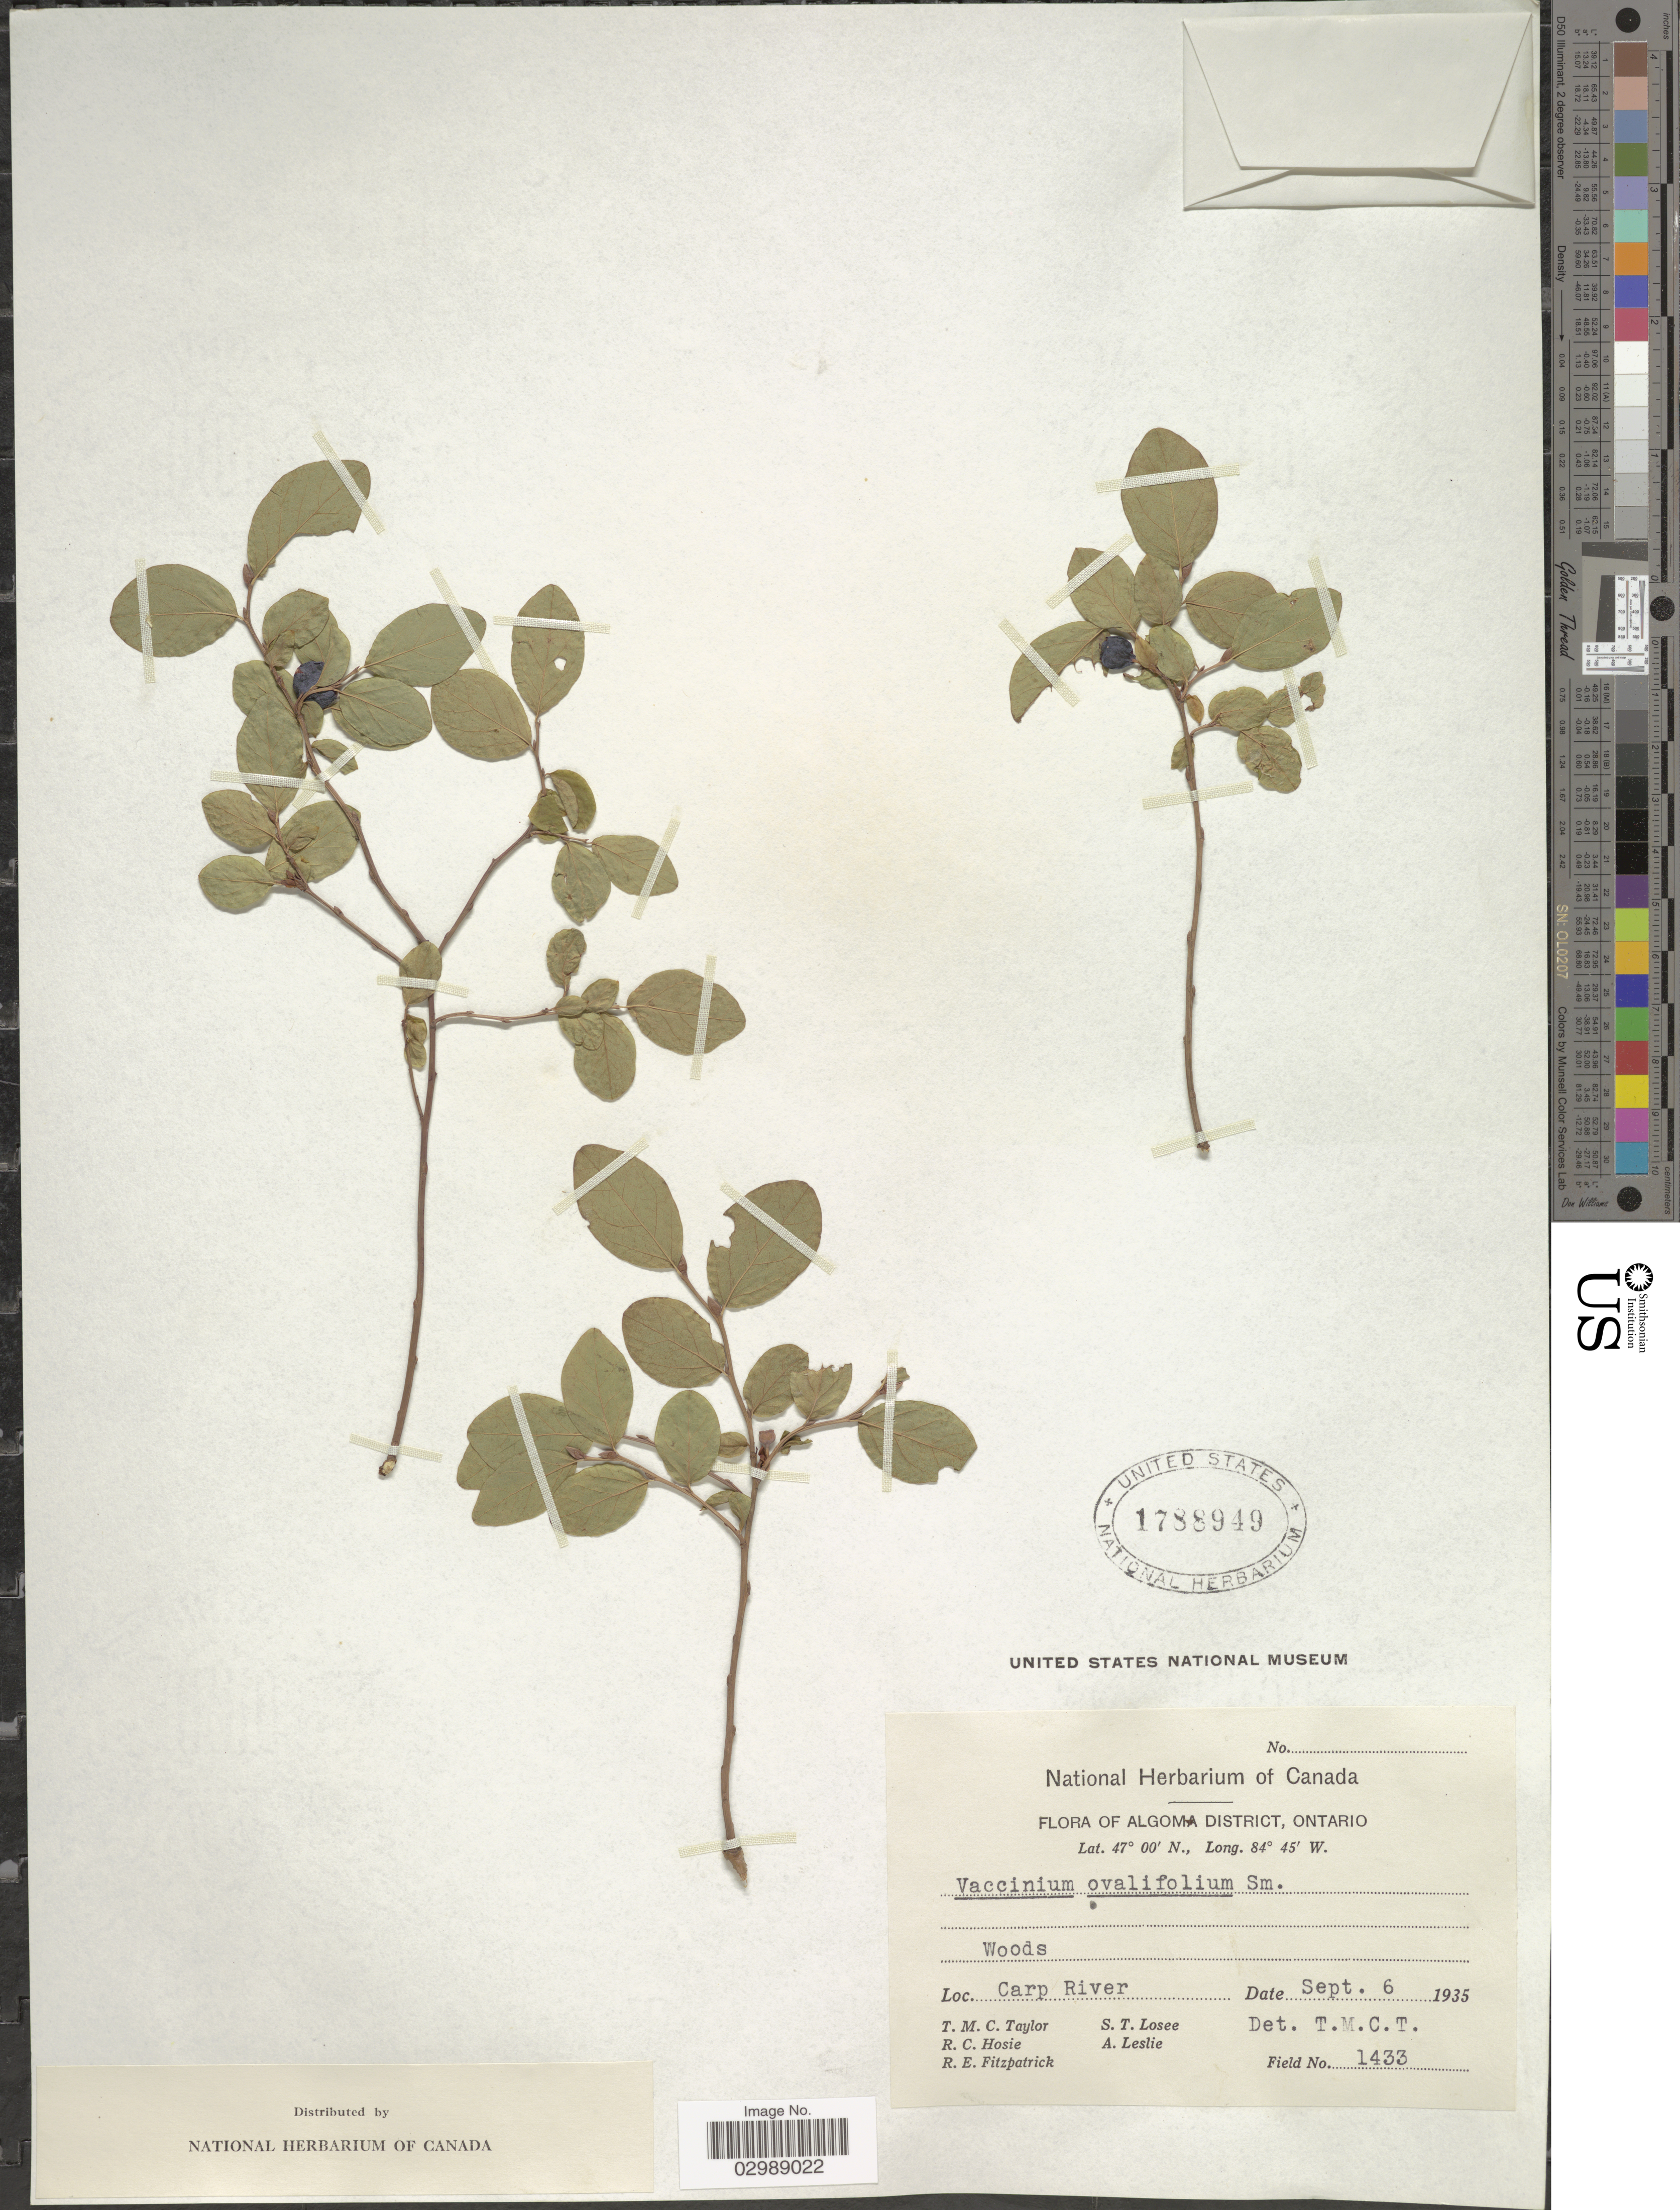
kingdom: Plantae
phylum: Tracheophyta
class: Magnoliopsida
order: Ericales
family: Ericaceae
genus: Vaccinium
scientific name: Vaccinium ovalifolium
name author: Sm.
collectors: T. M. C. Taylor, R. Hosie, R. Fitzpatrick, S. Losee & A. Leslie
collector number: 1433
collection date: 1935-09-06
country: Canada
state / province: Ontario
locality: Algoma District. Carp River.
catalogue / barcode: US 1788949